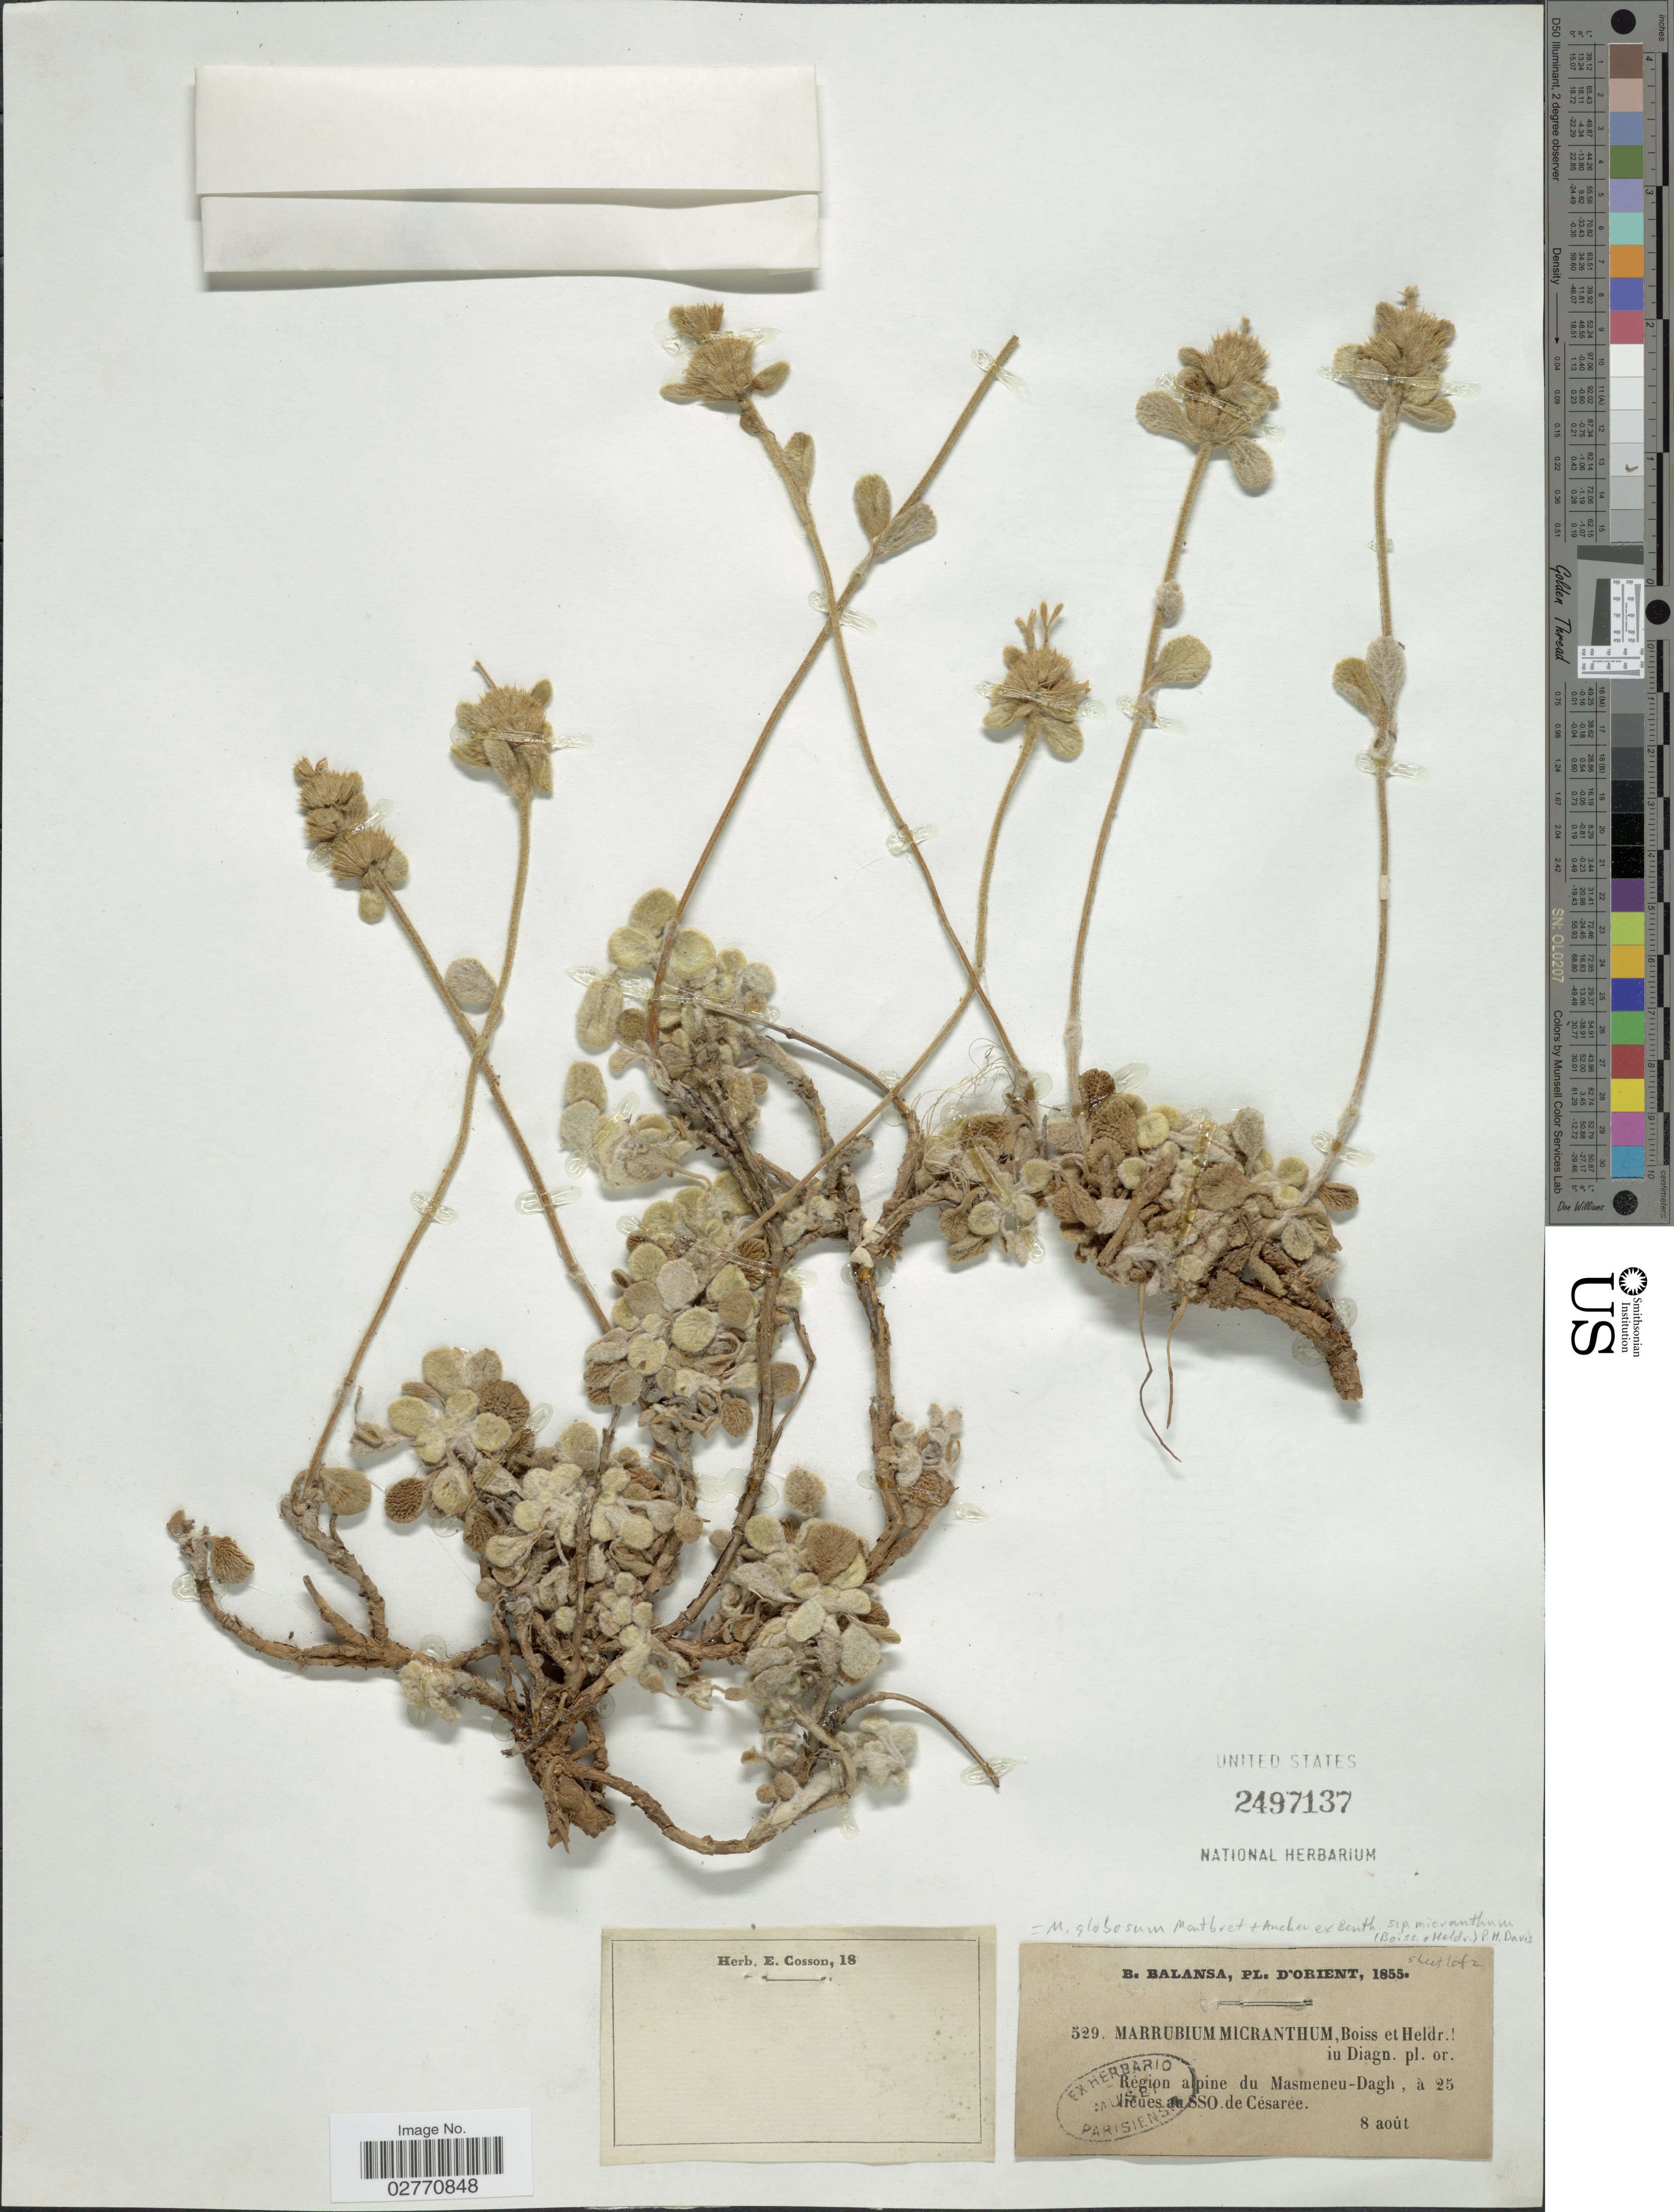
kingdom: Plantae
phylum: Tracheophyta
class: Magnoliopsida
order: Lamiales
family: Lamiaceae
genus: Marrubium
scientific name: Marrubium globosum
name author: Montbret & Aucher ex Benth.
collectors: B. Balansa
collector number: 529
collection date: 1855-08-08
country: Turkey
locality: D'Orient. Région alpine du Masmeneu-Dagh, à 25 leues au SSO. de Césarée.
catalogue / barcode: US 2497137